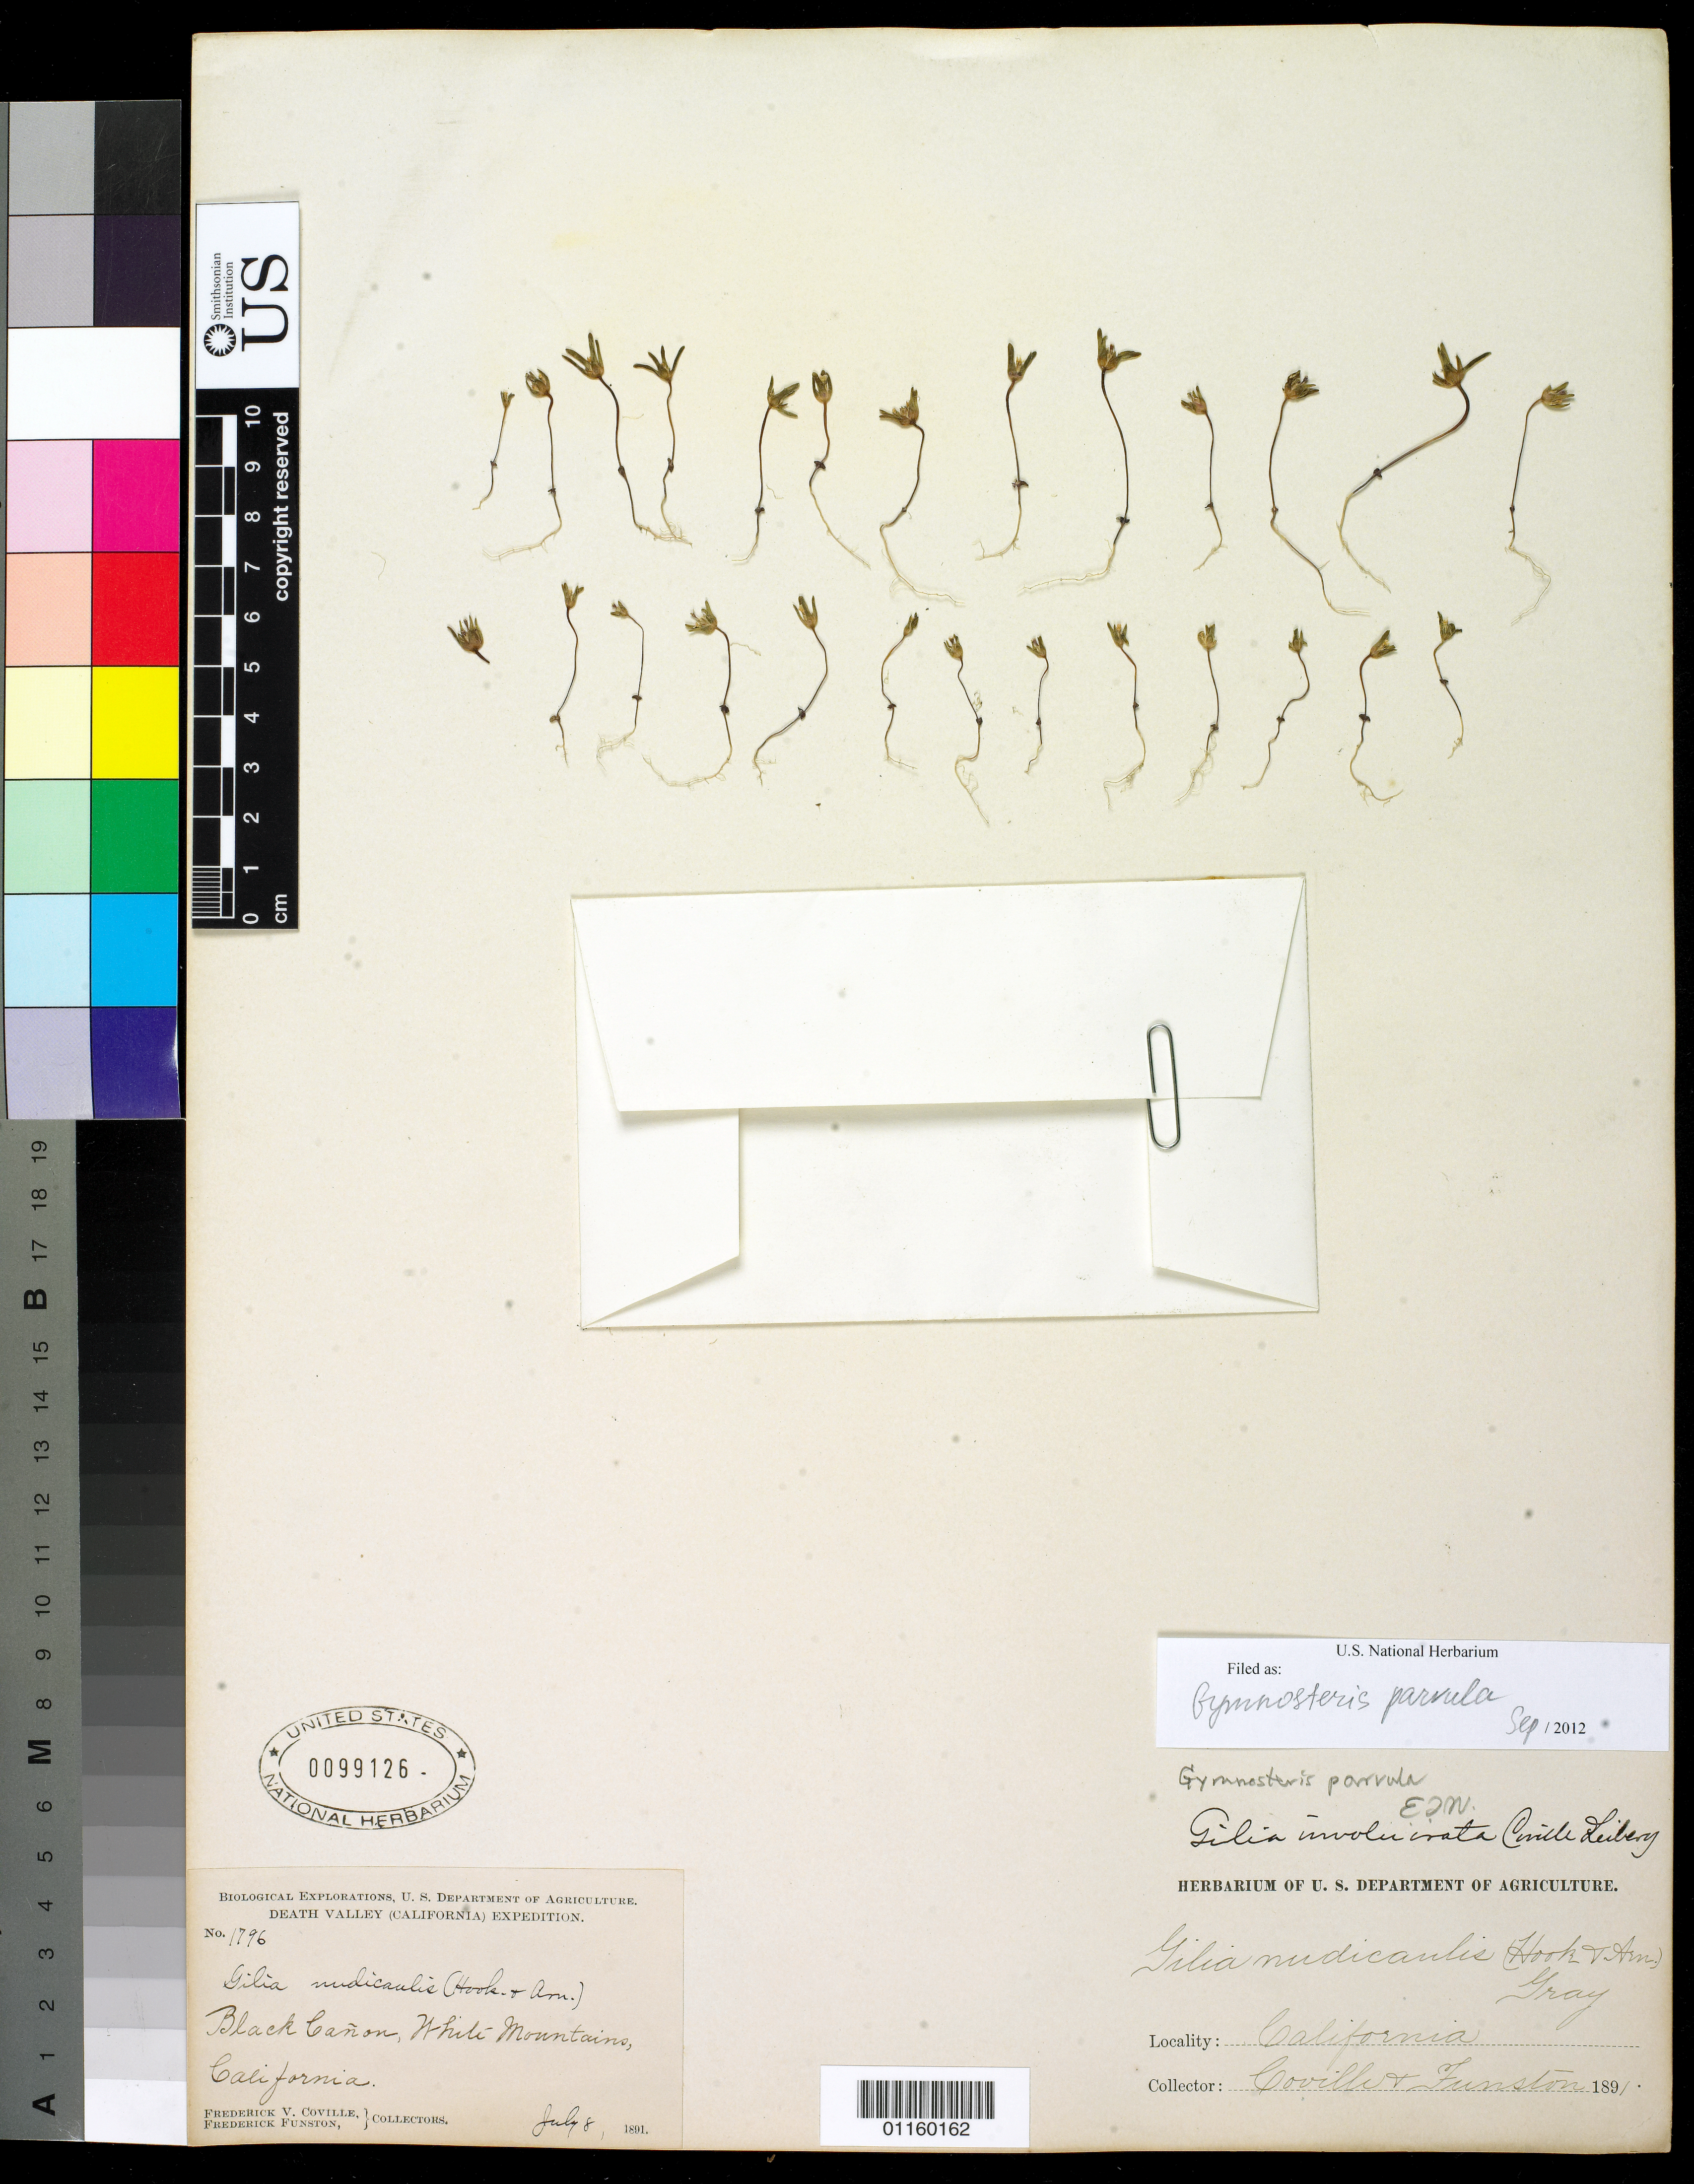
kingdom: Plantae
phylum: Tracheophyta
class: Magnoliopsida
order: Ericales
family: Polemoniaceae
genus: Gymnosteris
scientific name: Gymnosteris parvula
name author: A. Heller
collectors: F. V. Coville & F. Funston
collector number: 1796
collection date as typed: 8 Jul 1891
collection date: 1891-07-08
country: United States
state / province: California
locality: Black Canyon, White Mts.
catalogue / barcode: US 99126